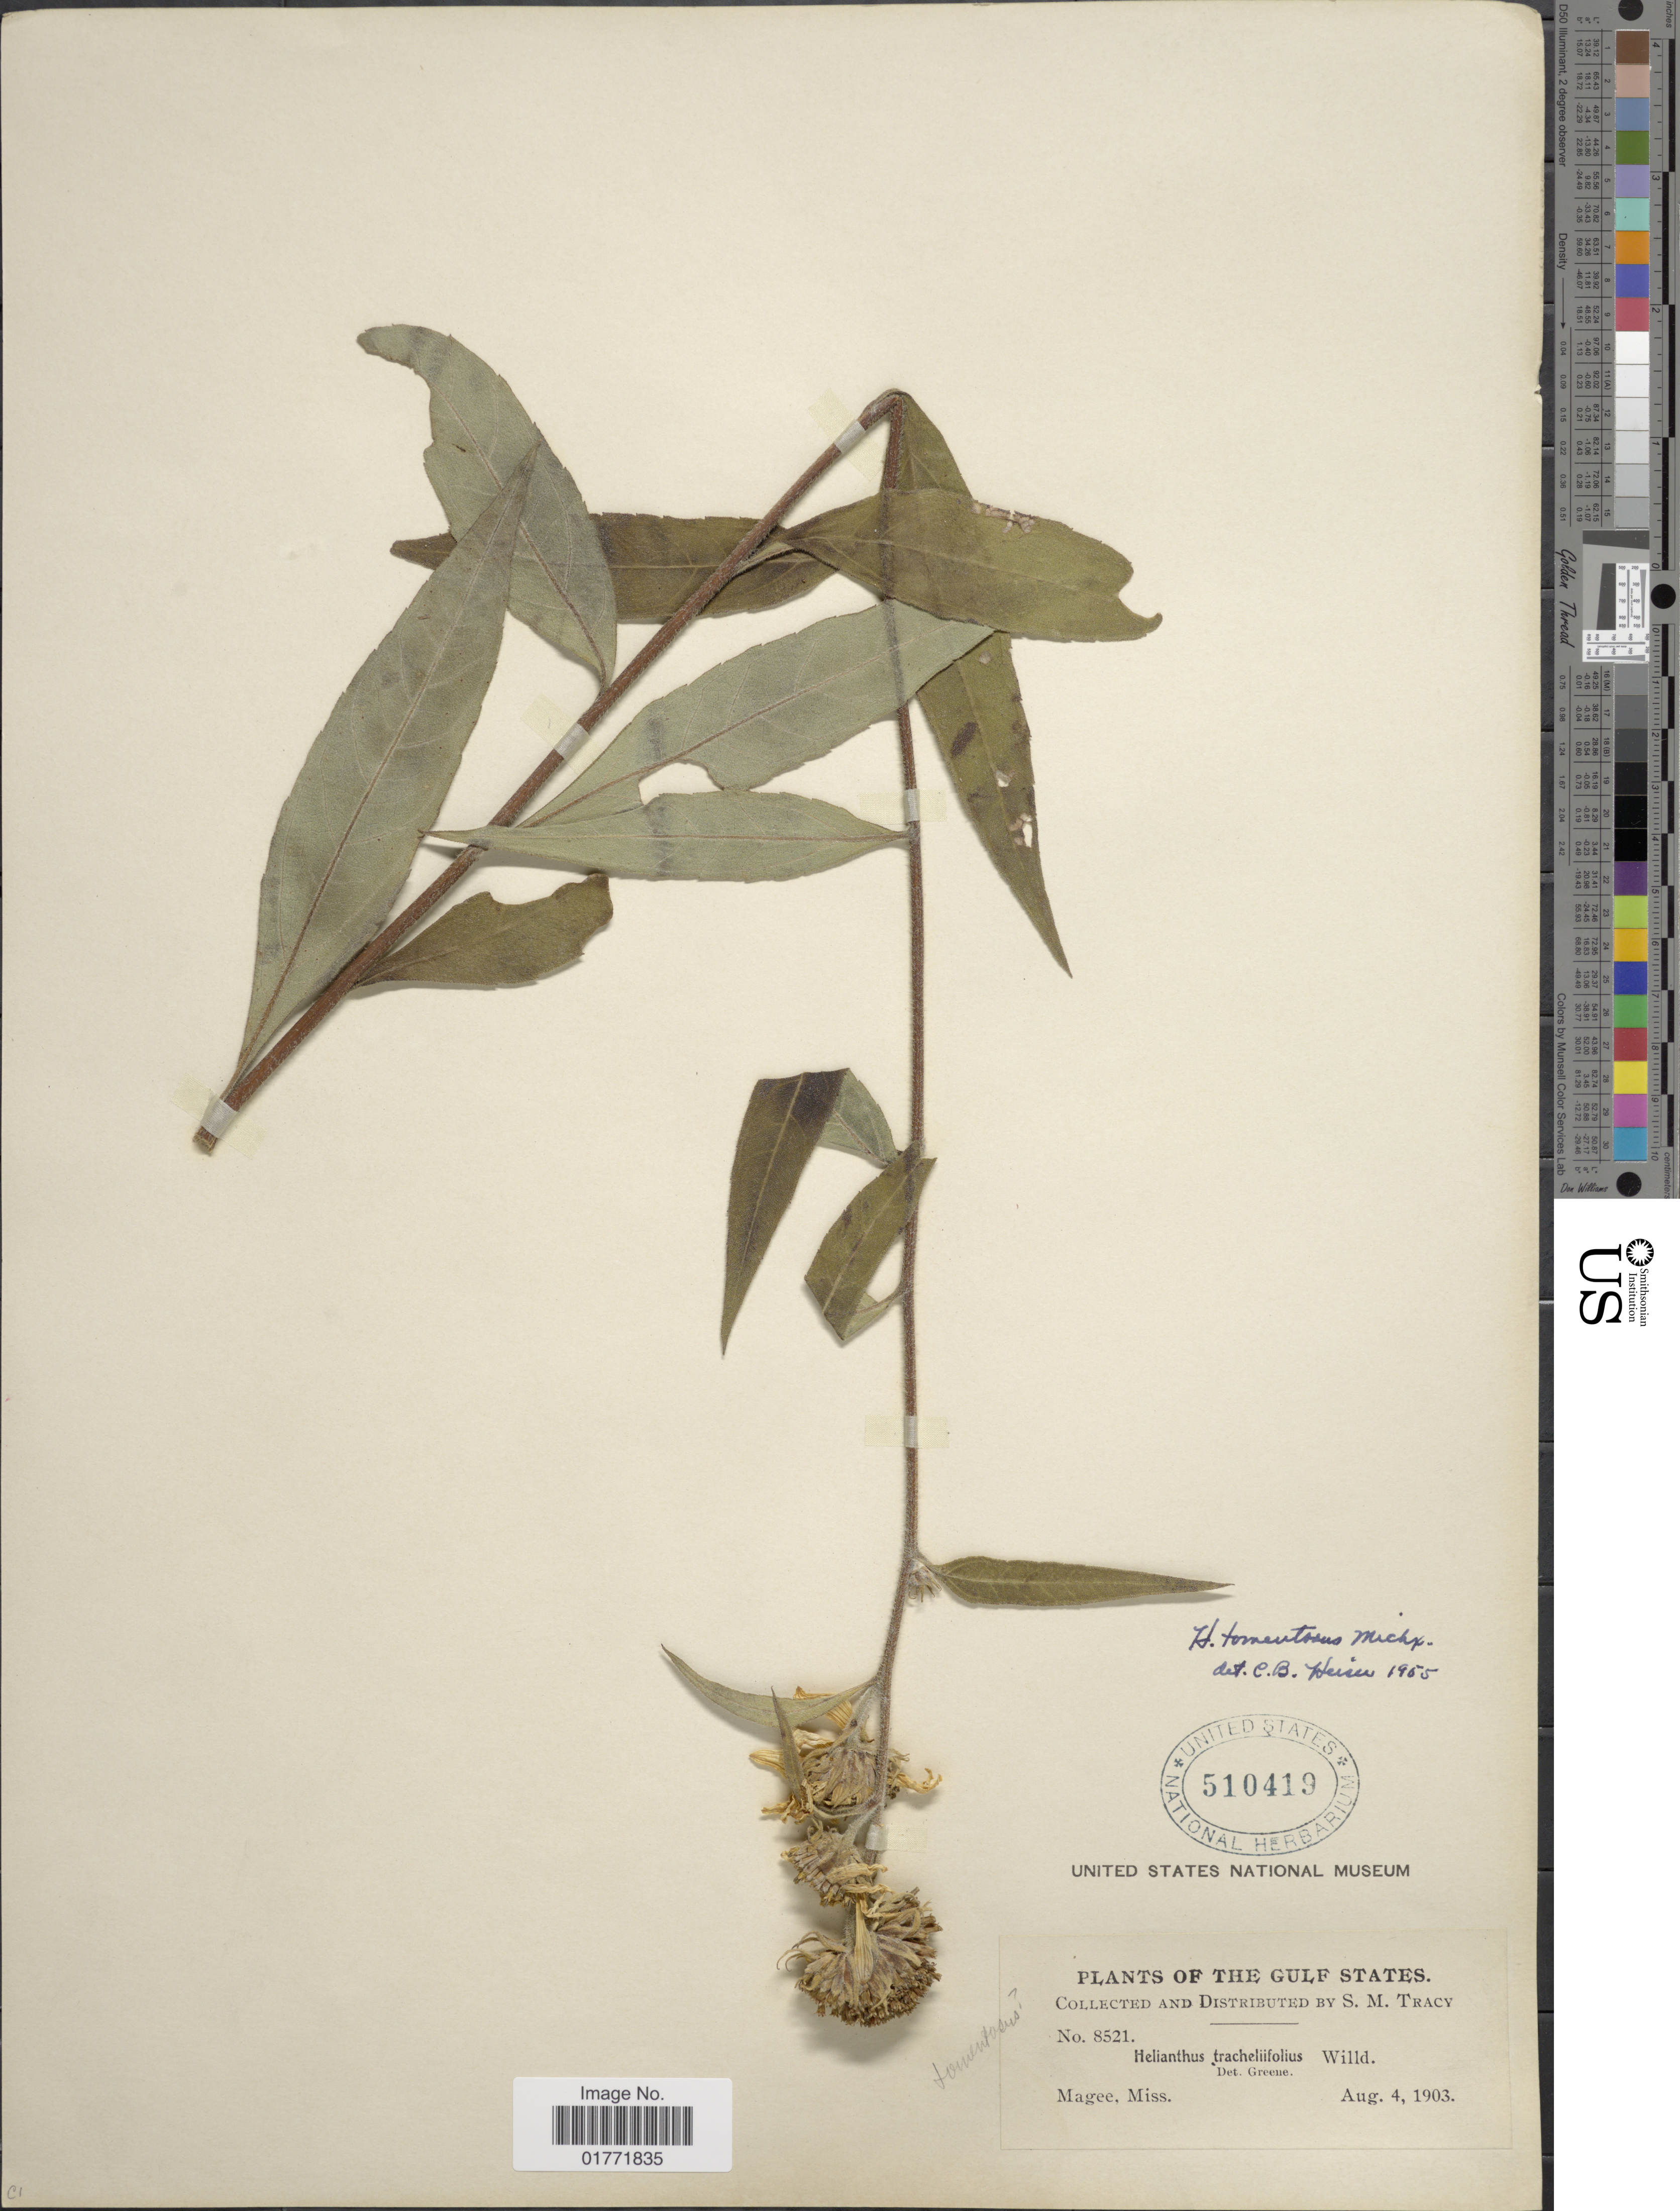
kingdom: Plantae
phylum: Tracheophyta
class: Magnoliopsida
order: Asterales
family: Asteraceae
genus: Helianthus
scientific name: Helianthus tomentosus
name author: Michx.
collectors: S. M. Tracy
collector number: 8521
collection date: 1903-08-04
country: United States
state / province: Mississippi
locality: The Gulf States, Magee.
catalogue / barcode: US 510419